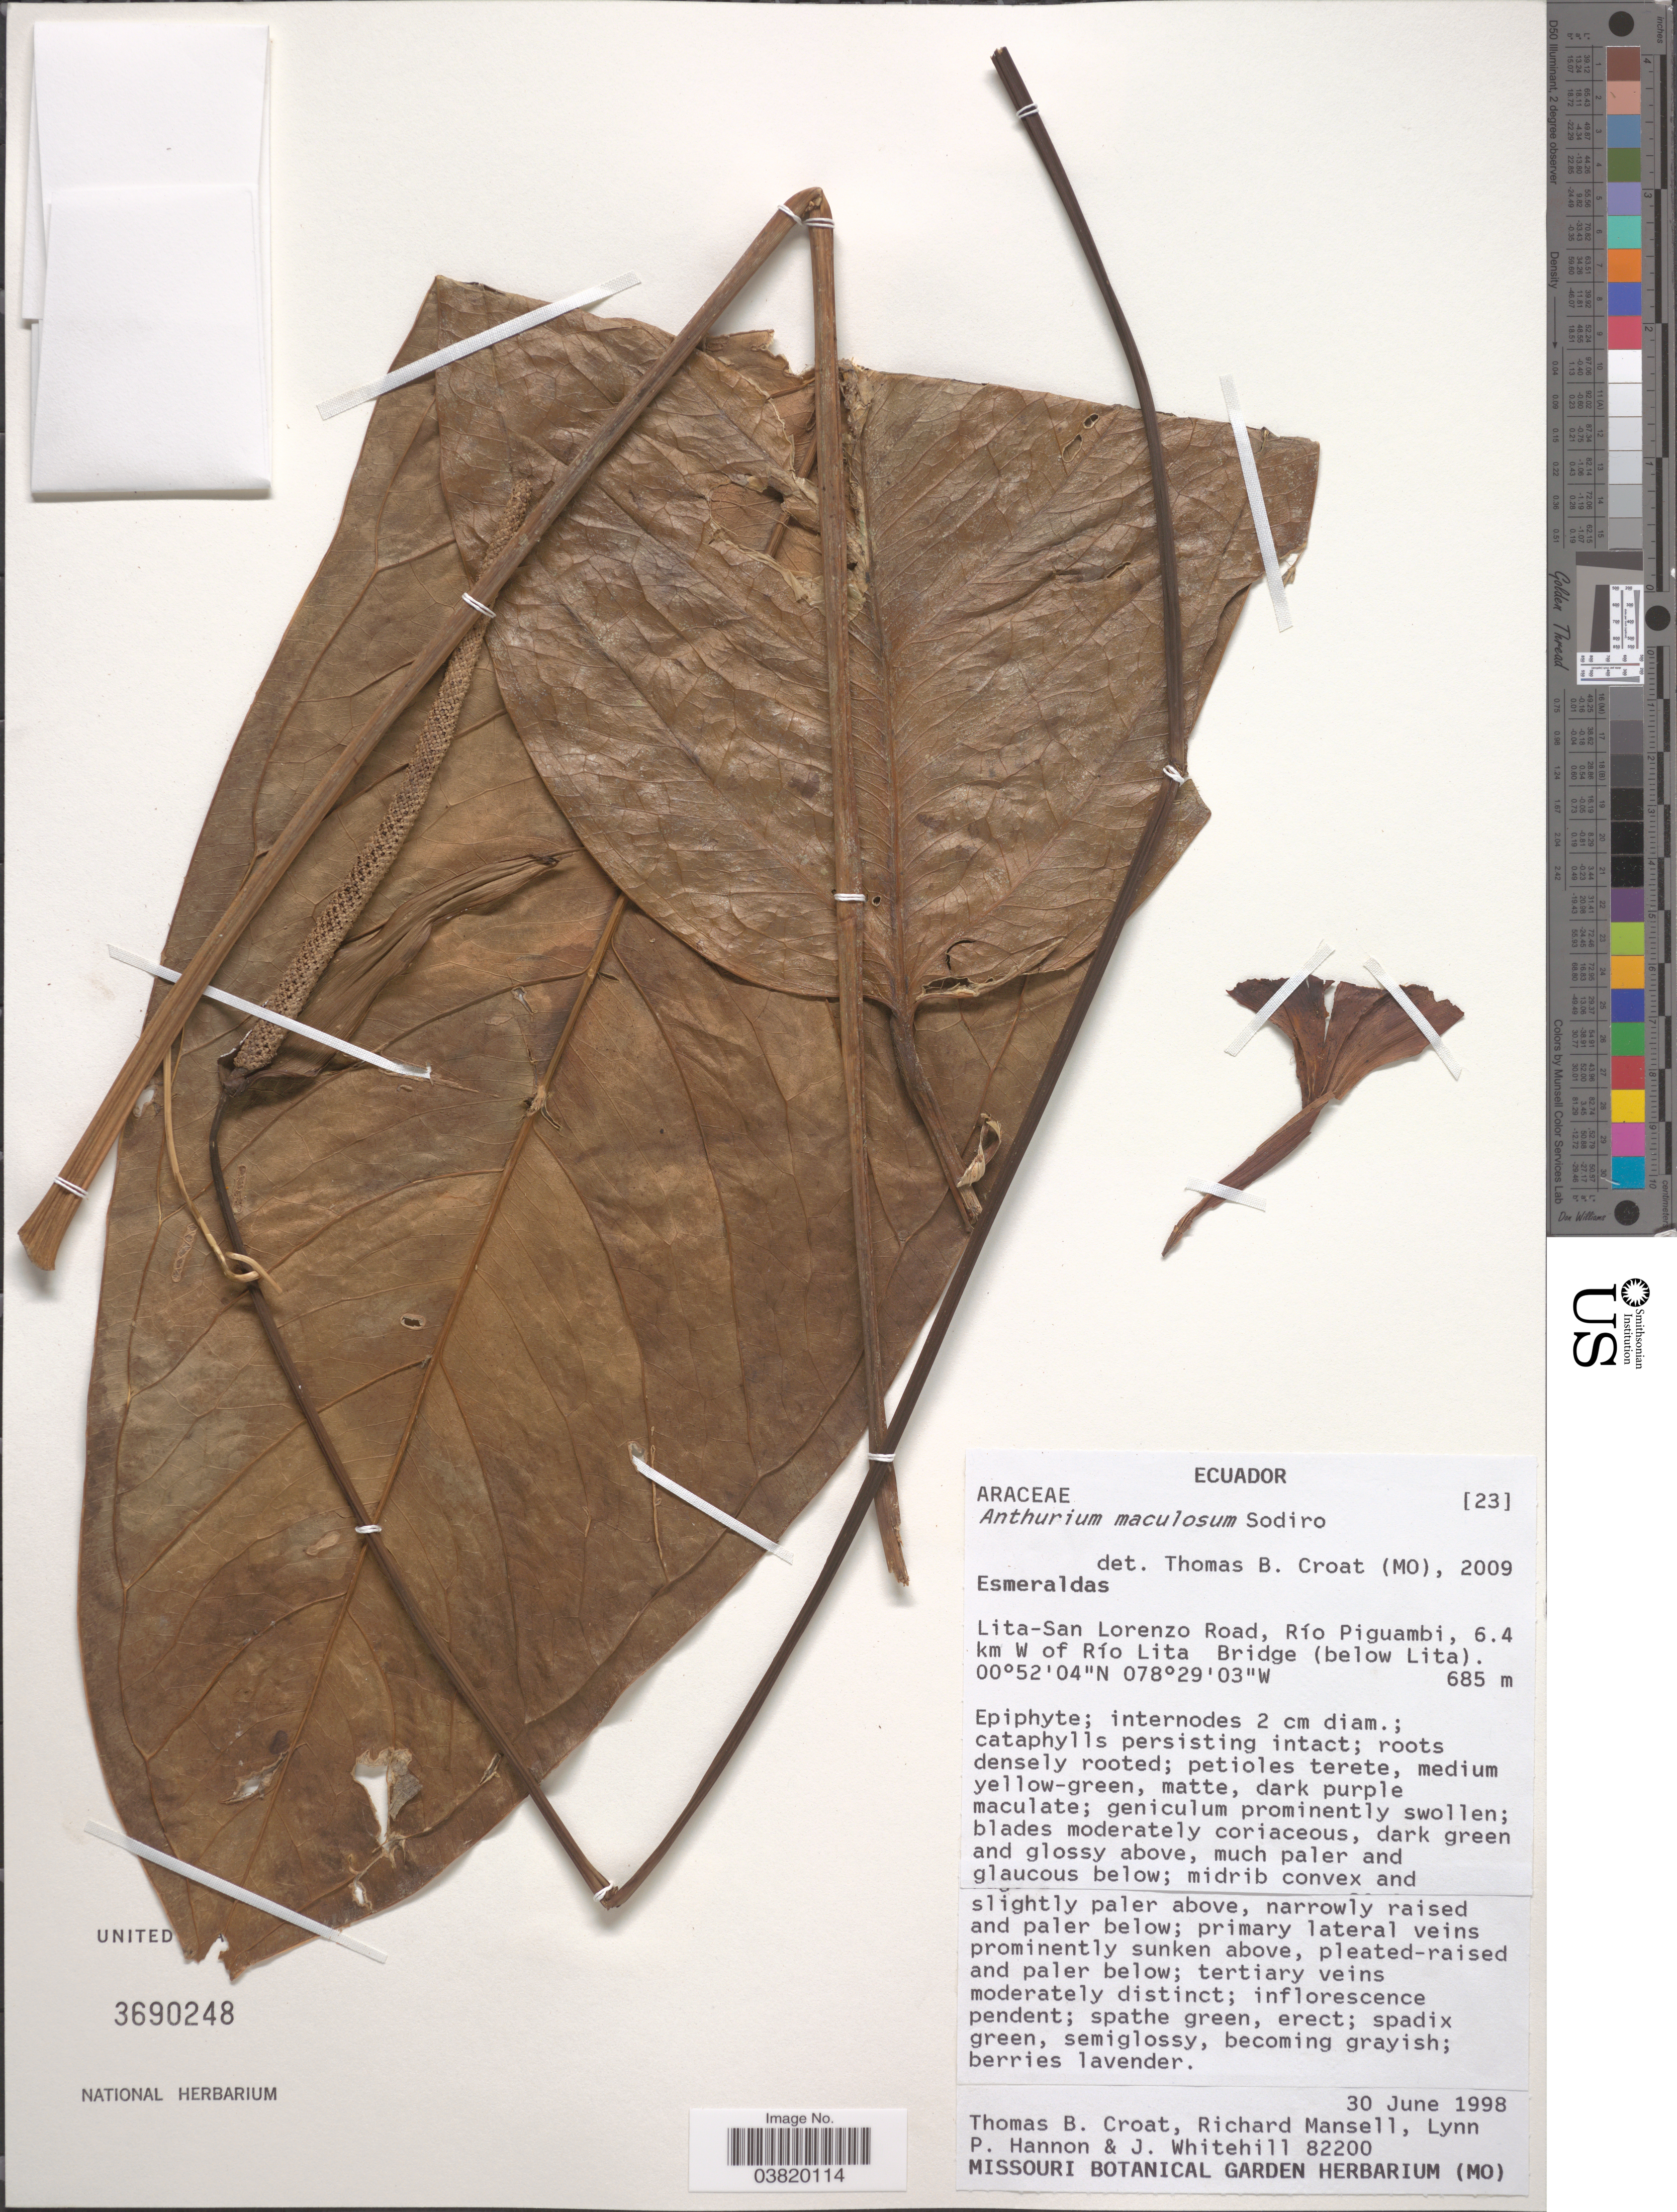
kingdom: Plantae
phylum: Tracheophyta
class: Liliopsida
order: Alismatales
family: Araceae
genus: Anthurium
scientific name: Anthurium maculosum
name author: Sodiro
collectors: T. B. Croat, R. Mansell, L. Hannon & J. Whitehill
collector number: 82200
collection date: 1998-06-30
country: Ecuador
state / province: Esmeraldas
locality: Lita-San Lorenzo Road, Río Piguembi, 6.4. km W of Río Lita Bridge (below Lita).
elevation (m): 685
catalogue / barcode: US 3690248